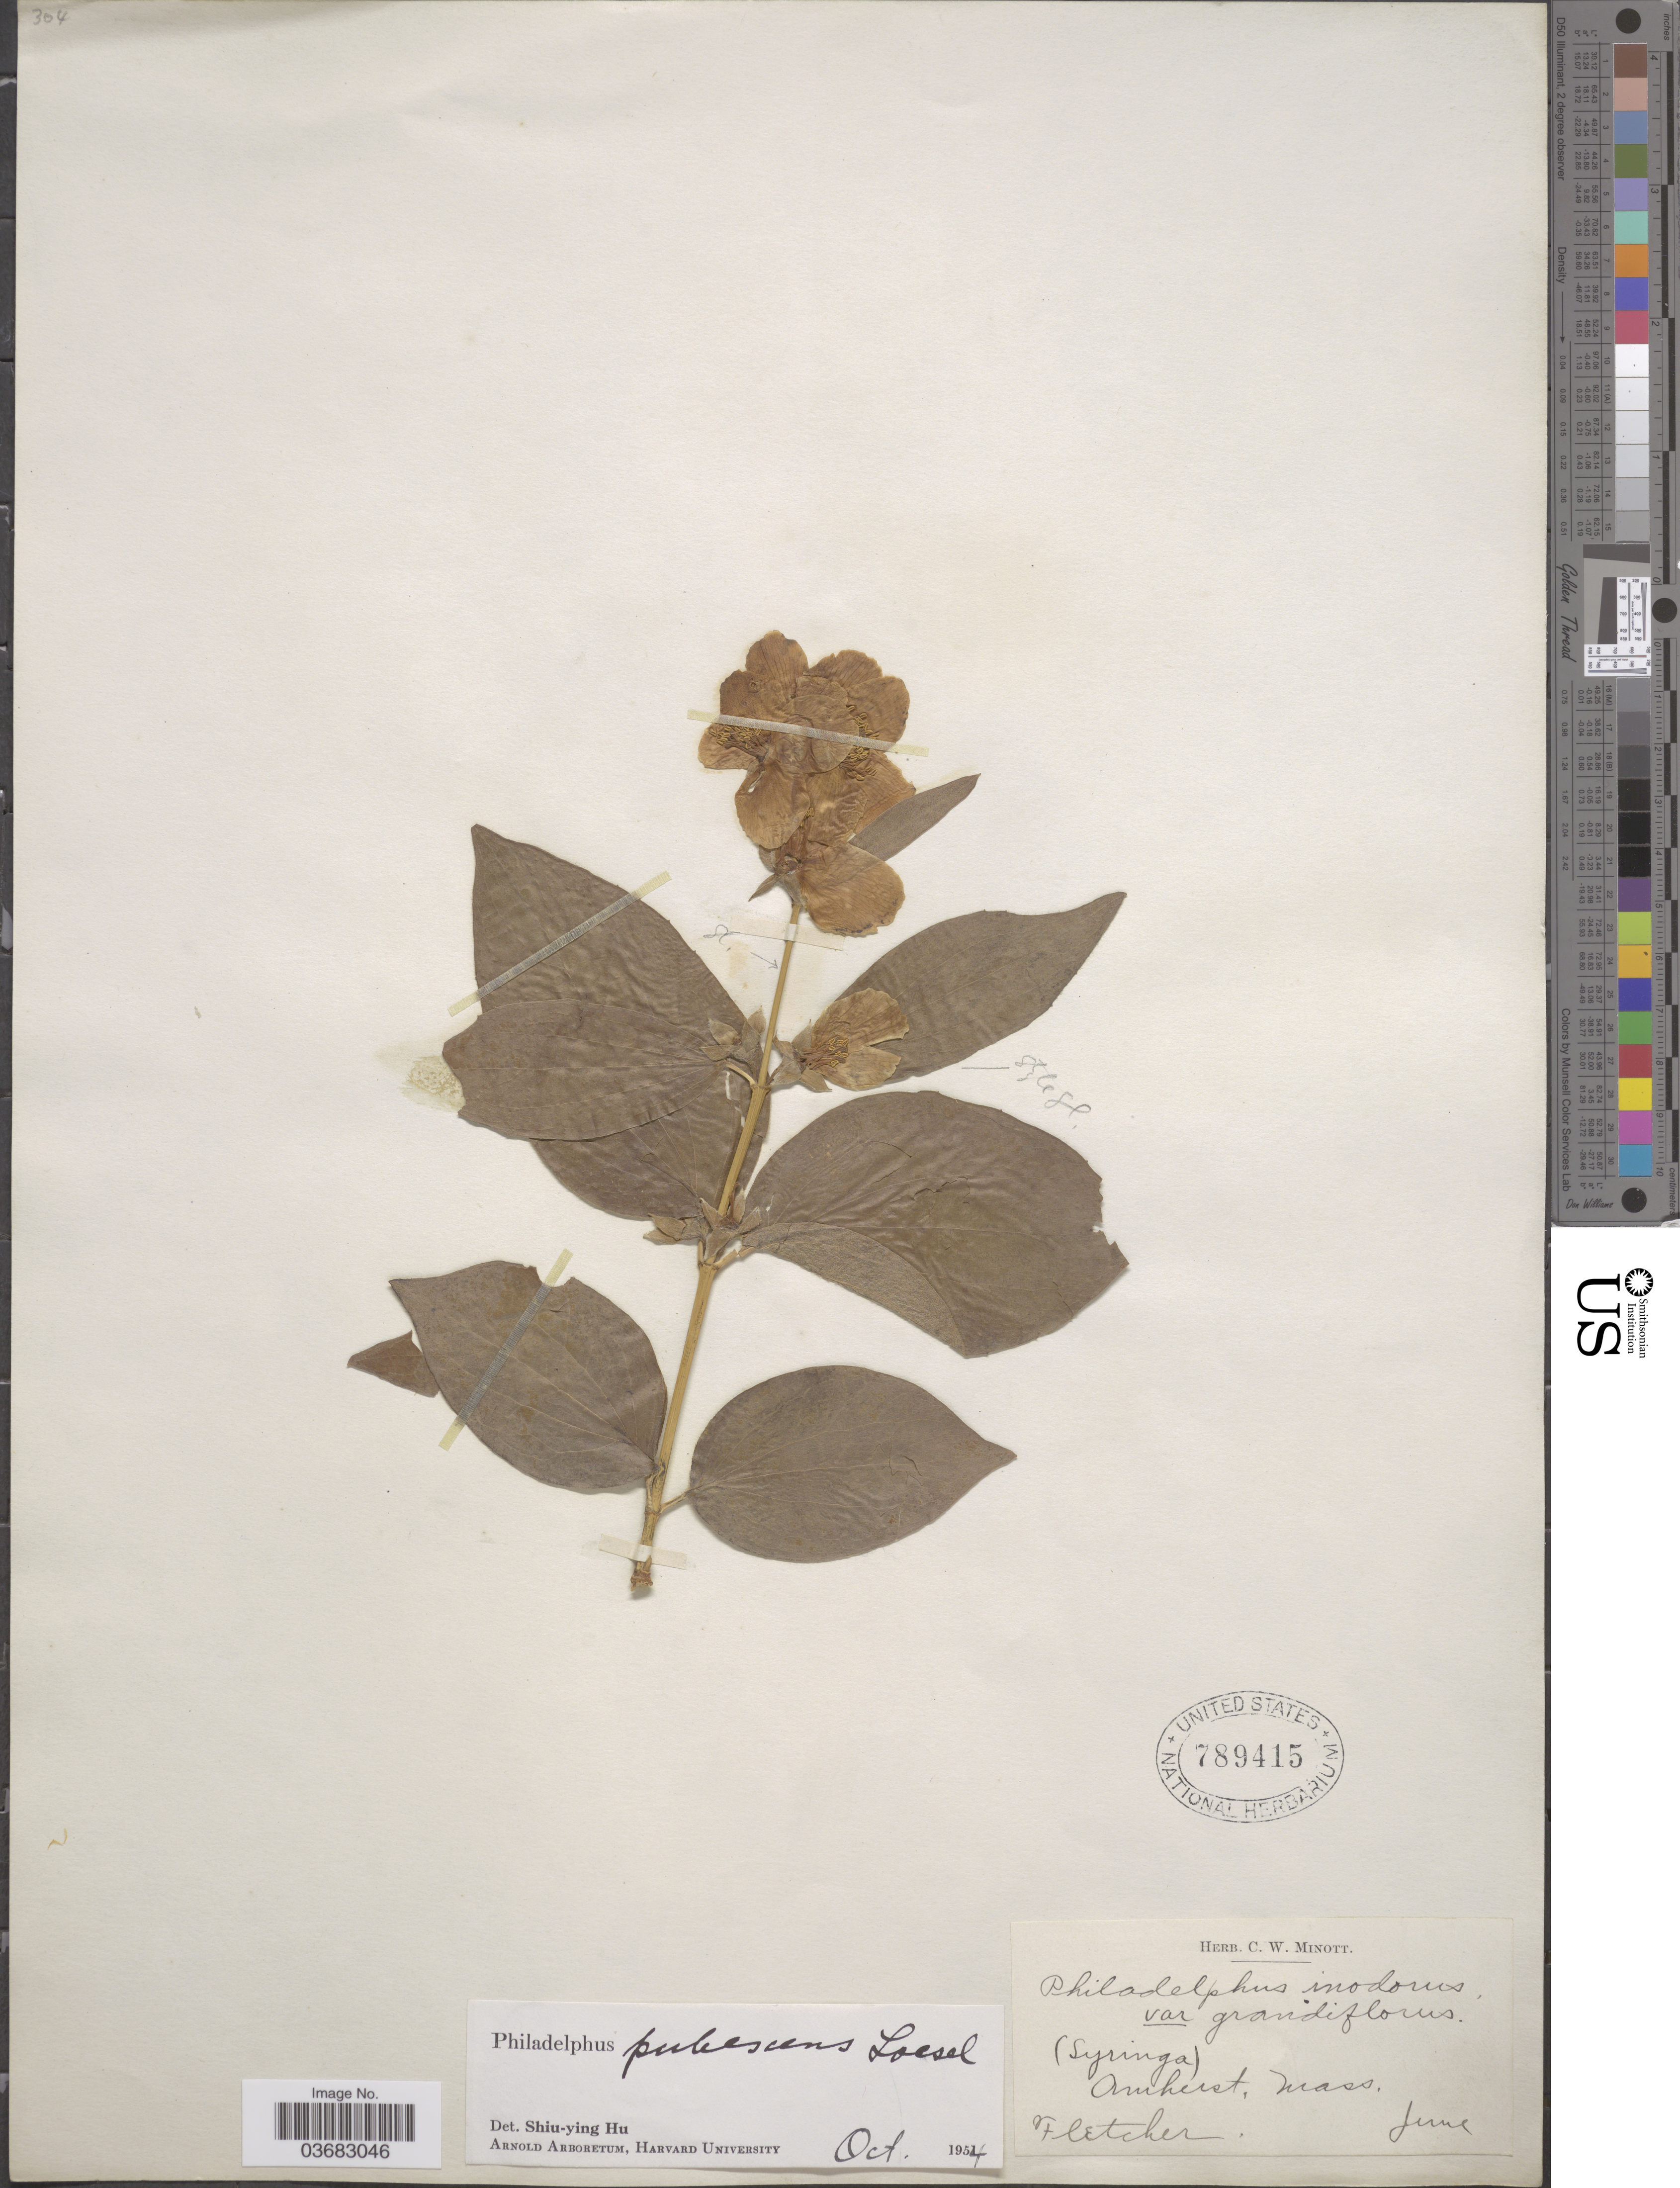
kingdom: Plantae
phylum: Tracheophyta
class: Magnoliopsida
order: Cornales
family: Hydrangeaceae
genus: Philadelphus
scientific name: Philadelphus pubescens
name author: Loisel.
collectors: -. Fletcher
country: United States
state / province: Massachusetts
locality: (Syringa). Amherst.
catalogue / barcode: US 789415